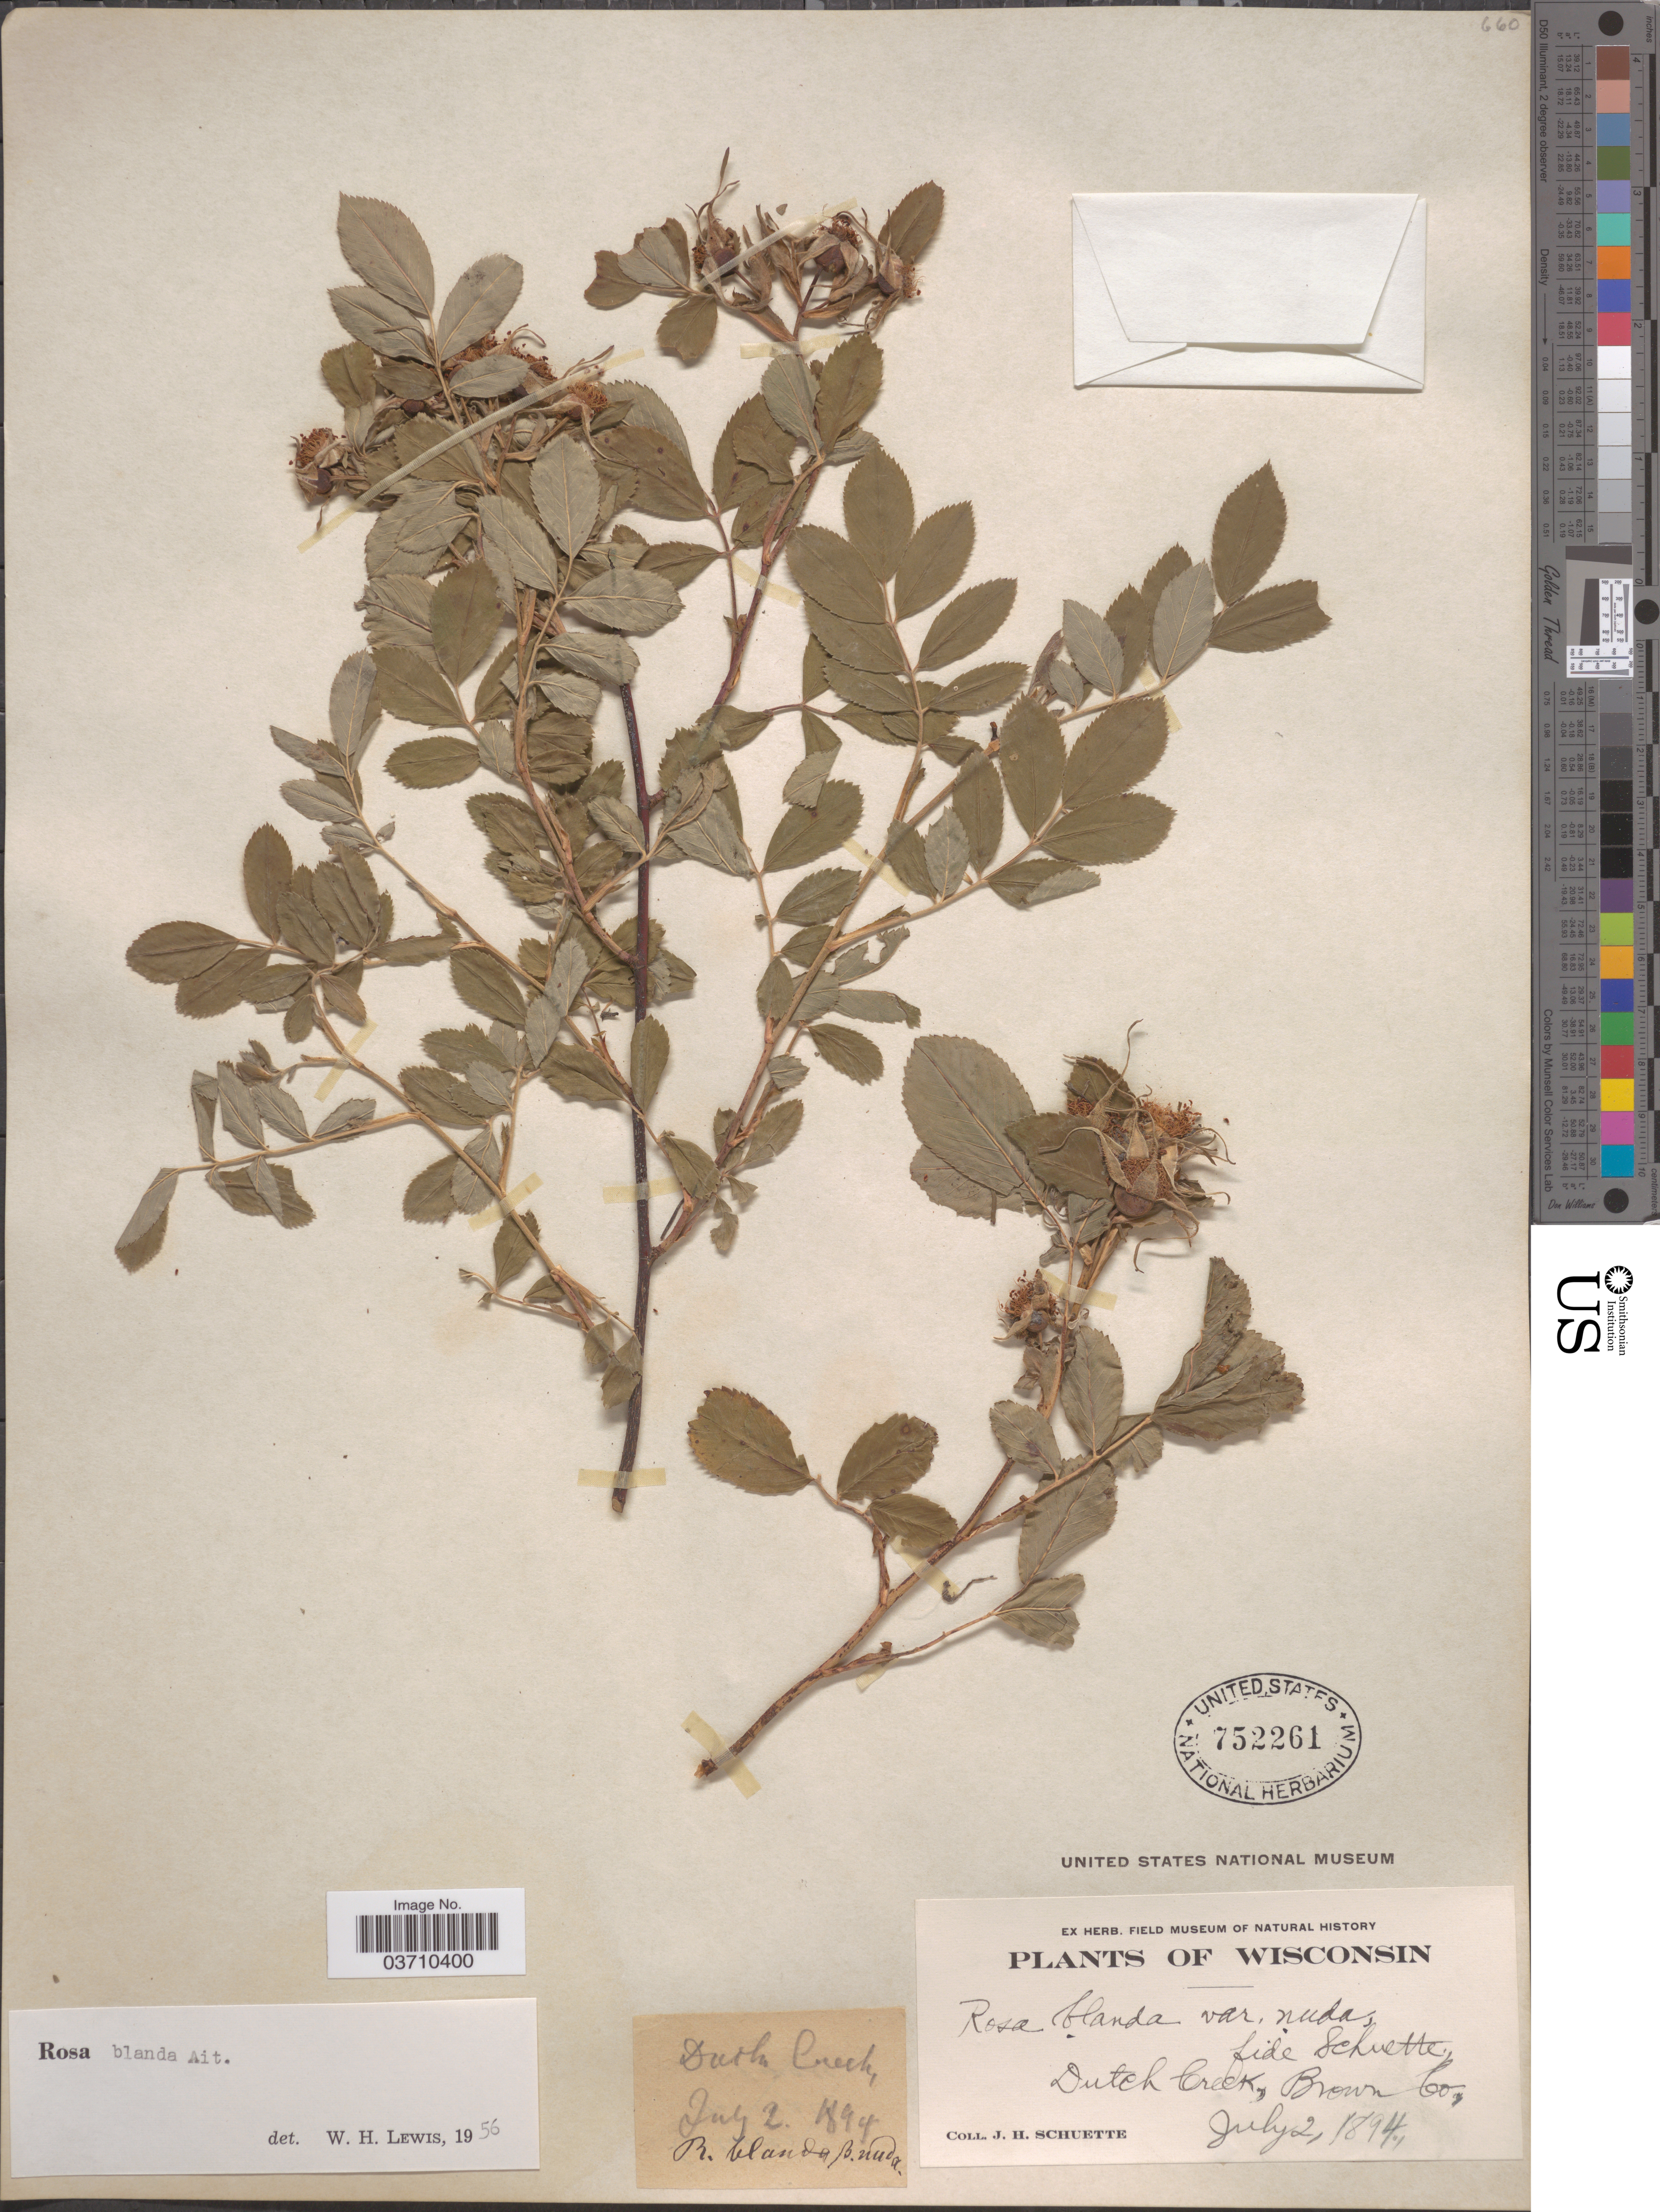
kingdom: Plantae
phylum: Tracheophyta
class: Magnoliopsida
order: Rosales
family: Rosaceae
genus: Rosa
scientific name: Rosa blanda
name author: Aiton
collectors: J. H. Schuette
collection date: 1894-07-02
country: United States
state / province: Wisconsin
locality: Dutch Creek, Brown Co. Dutch Creek.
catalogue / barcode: US 752261